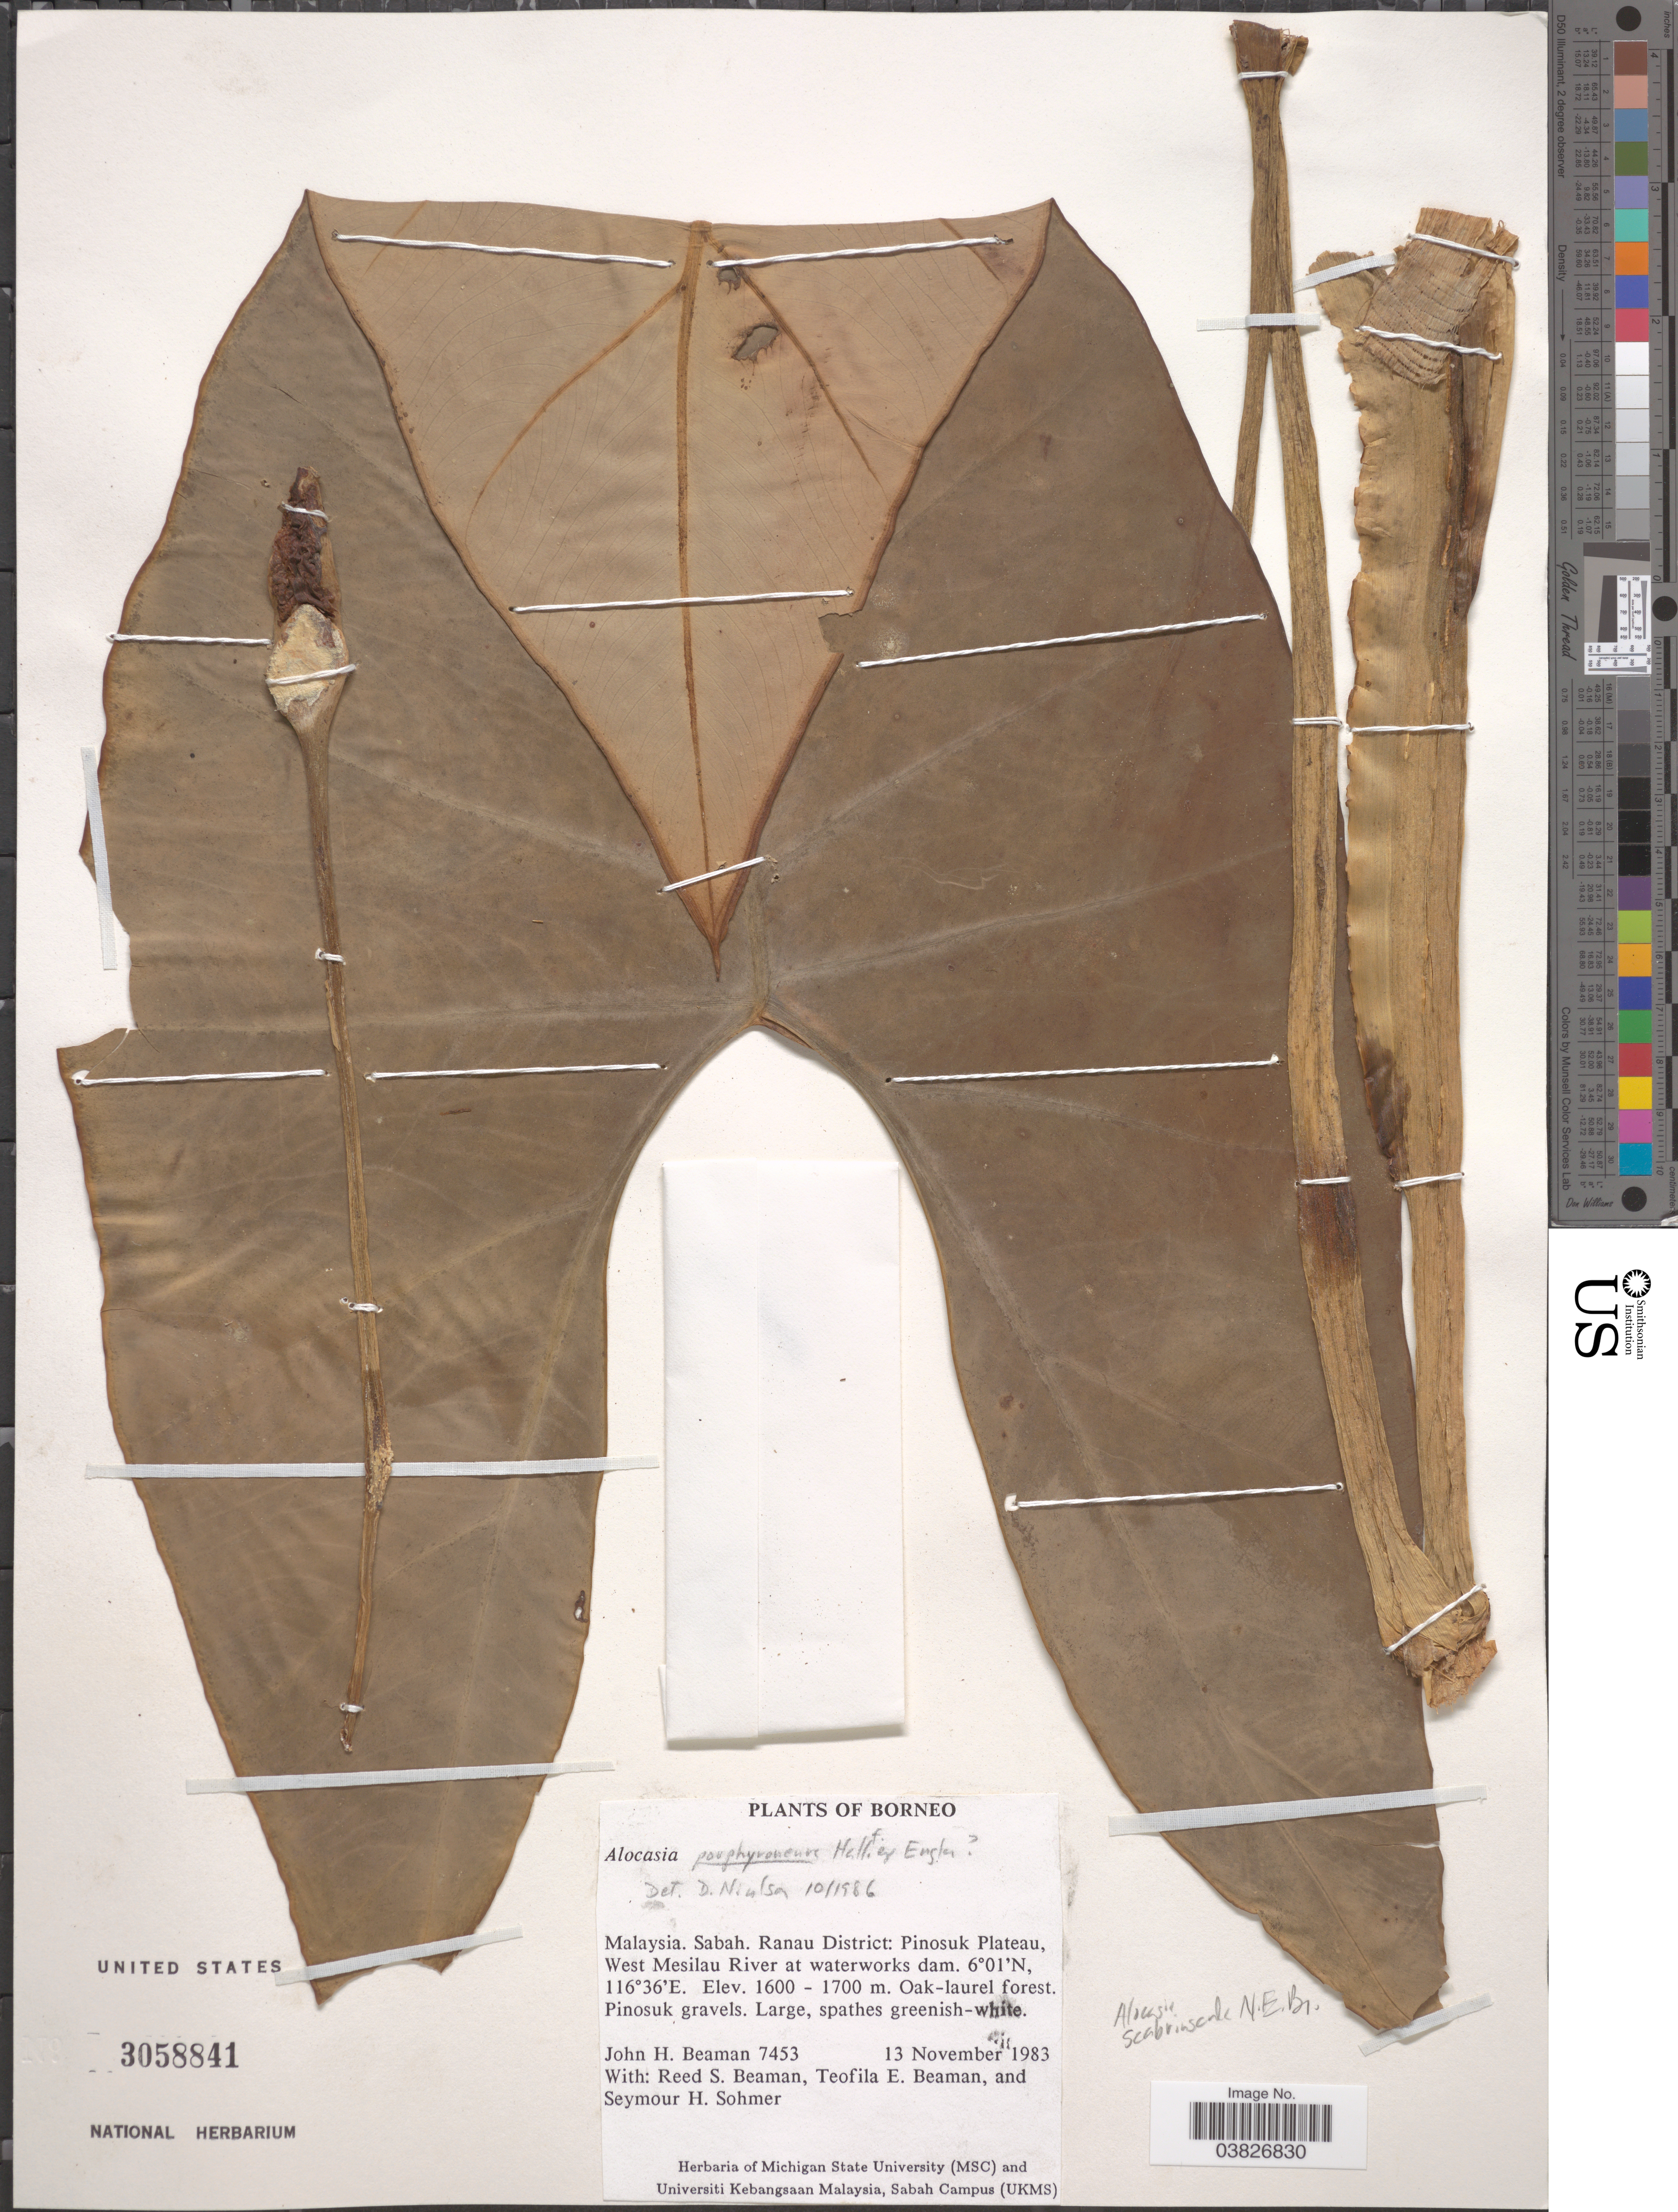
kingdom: Plantae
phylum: Tracheophyta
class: Liliopsida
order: Alismatales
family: Araceae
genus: Alocasia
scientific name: Alocasia scabriuscula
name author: N.E. Br.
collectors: J. H. Beaman, R. S. Beaman, T. E. Beaman & S. H. Sohmer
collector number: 7453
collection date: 1983-11-13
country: Malaysia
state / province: Sabah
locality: Borneo. Ranau District: Pinosuk Plateau, West Mesilau River at waterworks dam.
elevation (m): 1600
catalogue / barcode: US 3058841